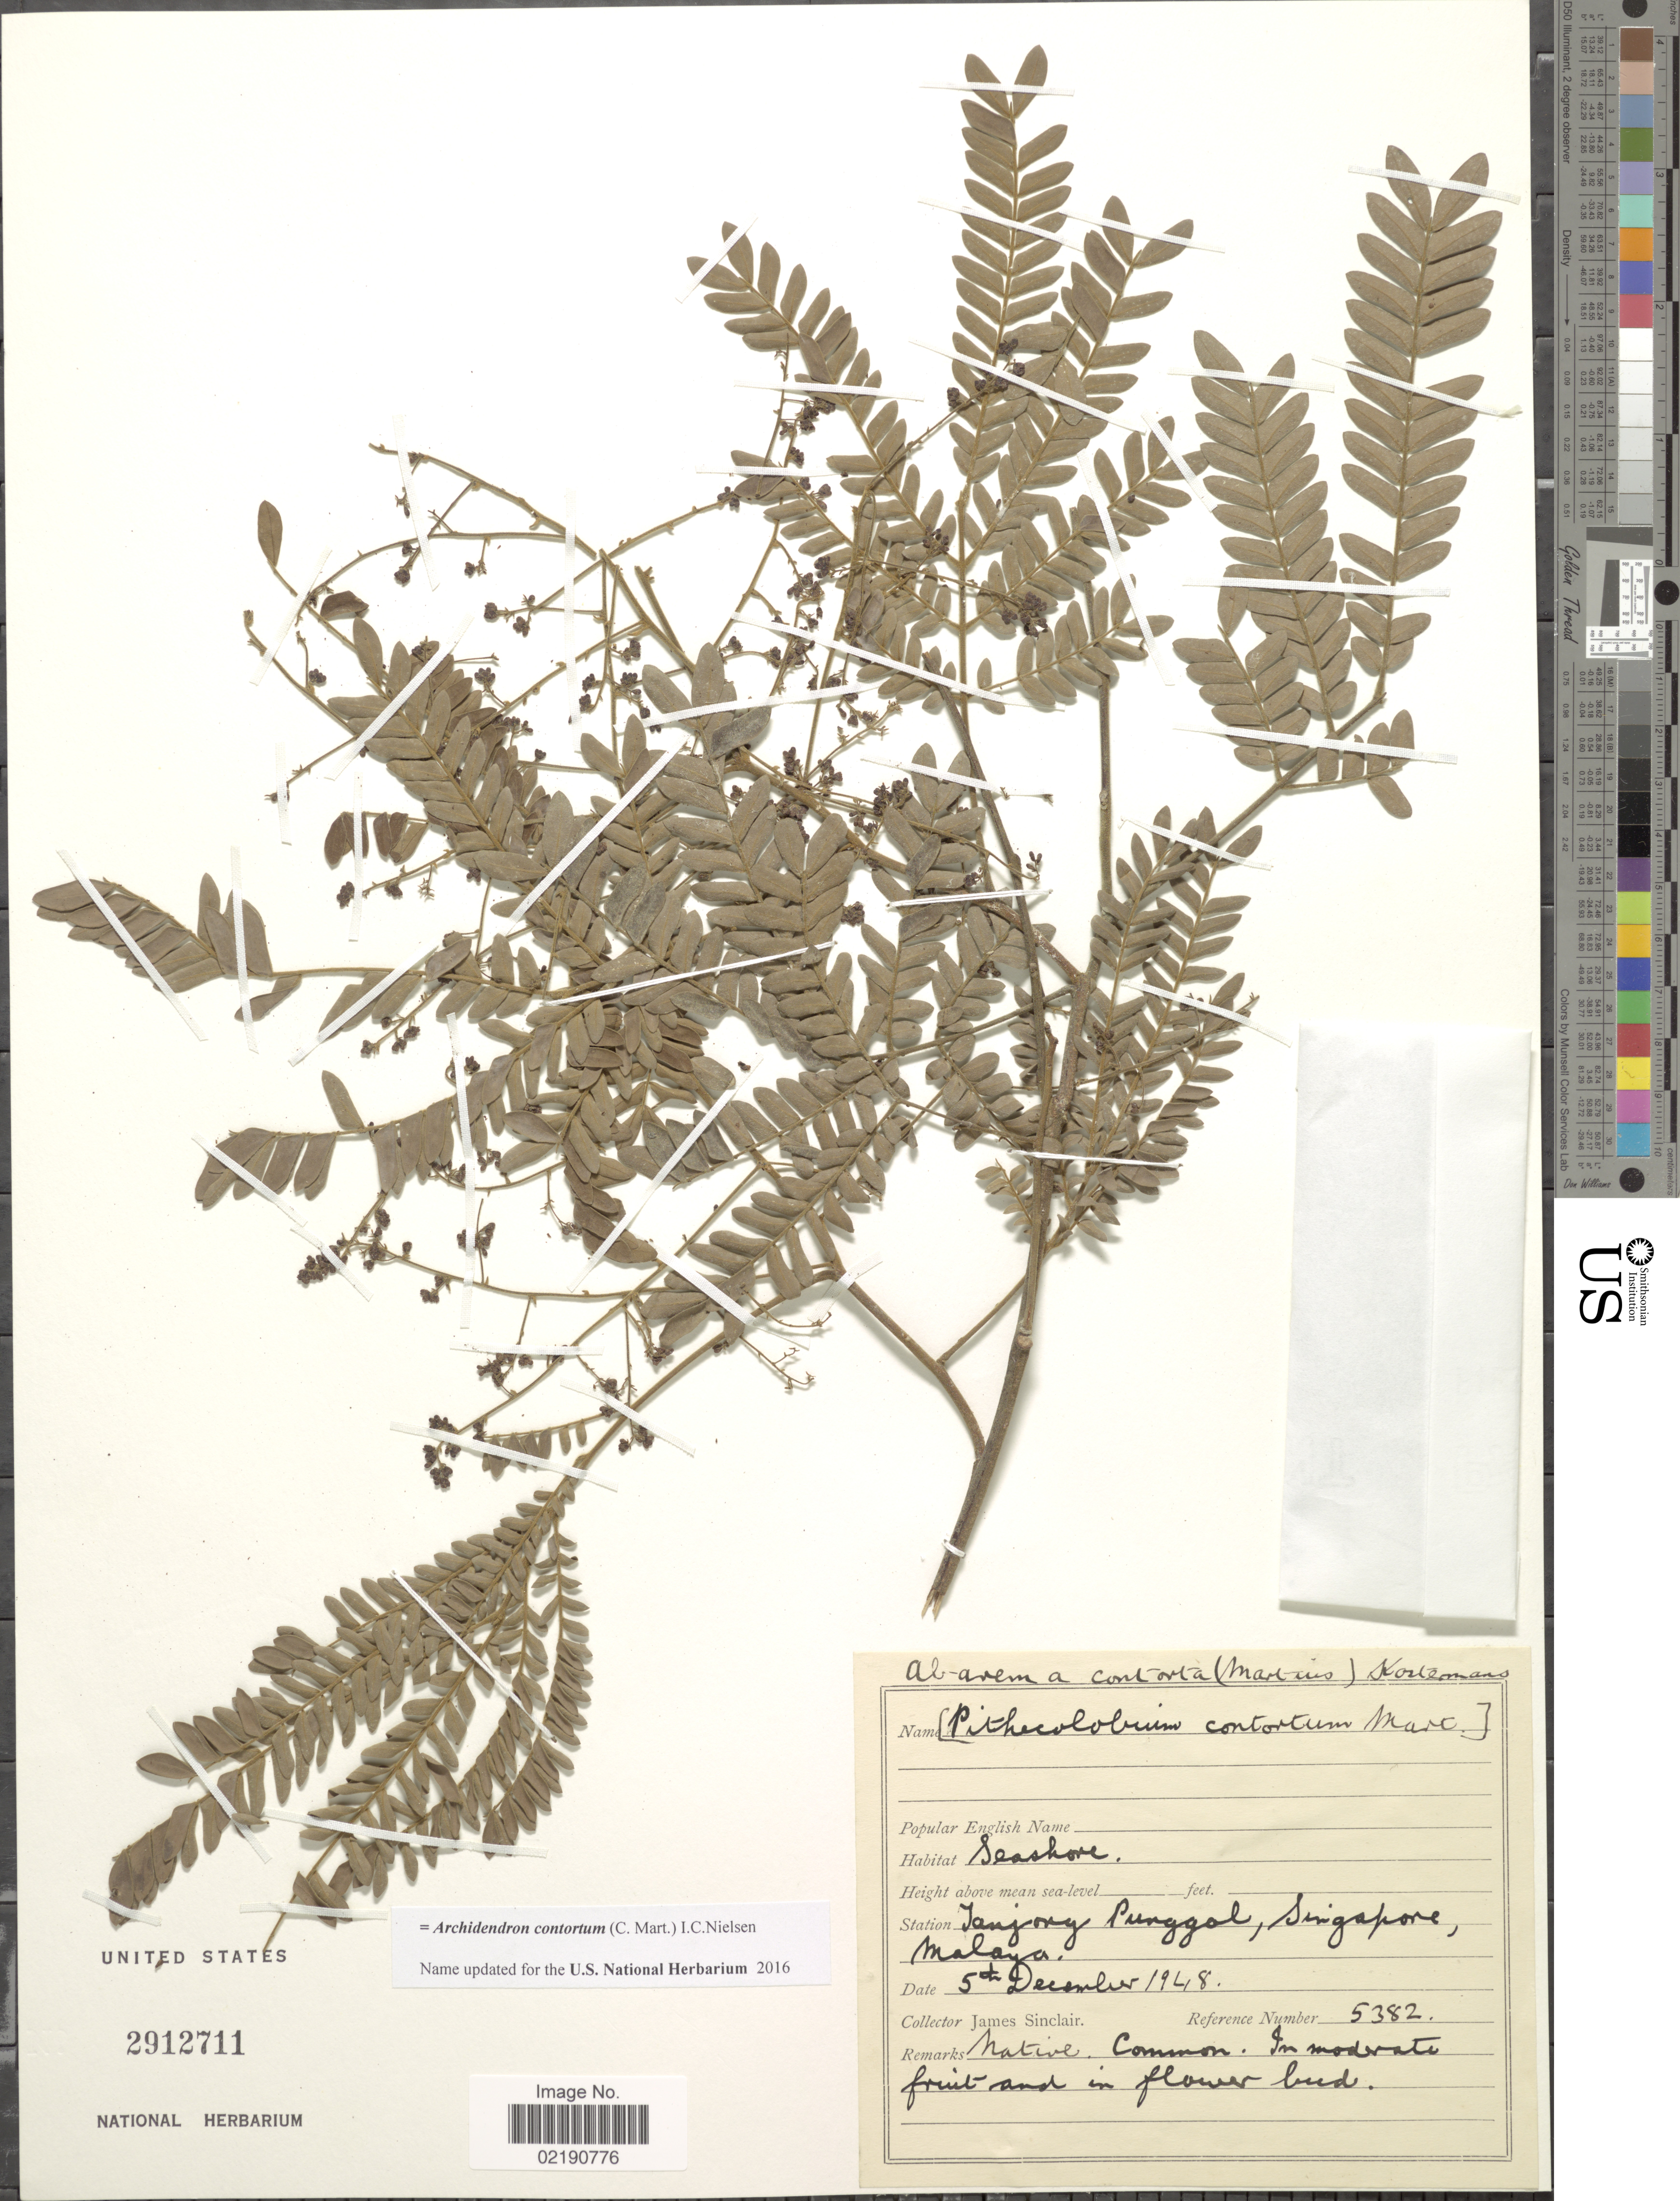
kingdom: Plantae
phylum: Tracheophyta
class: Magnoliopsida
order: Fabales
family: Fabaceae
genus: Archidendron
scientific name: Archidendron contortum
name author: (C. Mart.) I.C. Nielsen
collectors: J. Sinclair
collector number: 5382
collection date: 1948-12-05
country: Singapore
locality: Tanjong, Punggol, Singapore, Malaya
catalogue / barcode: US 2912711